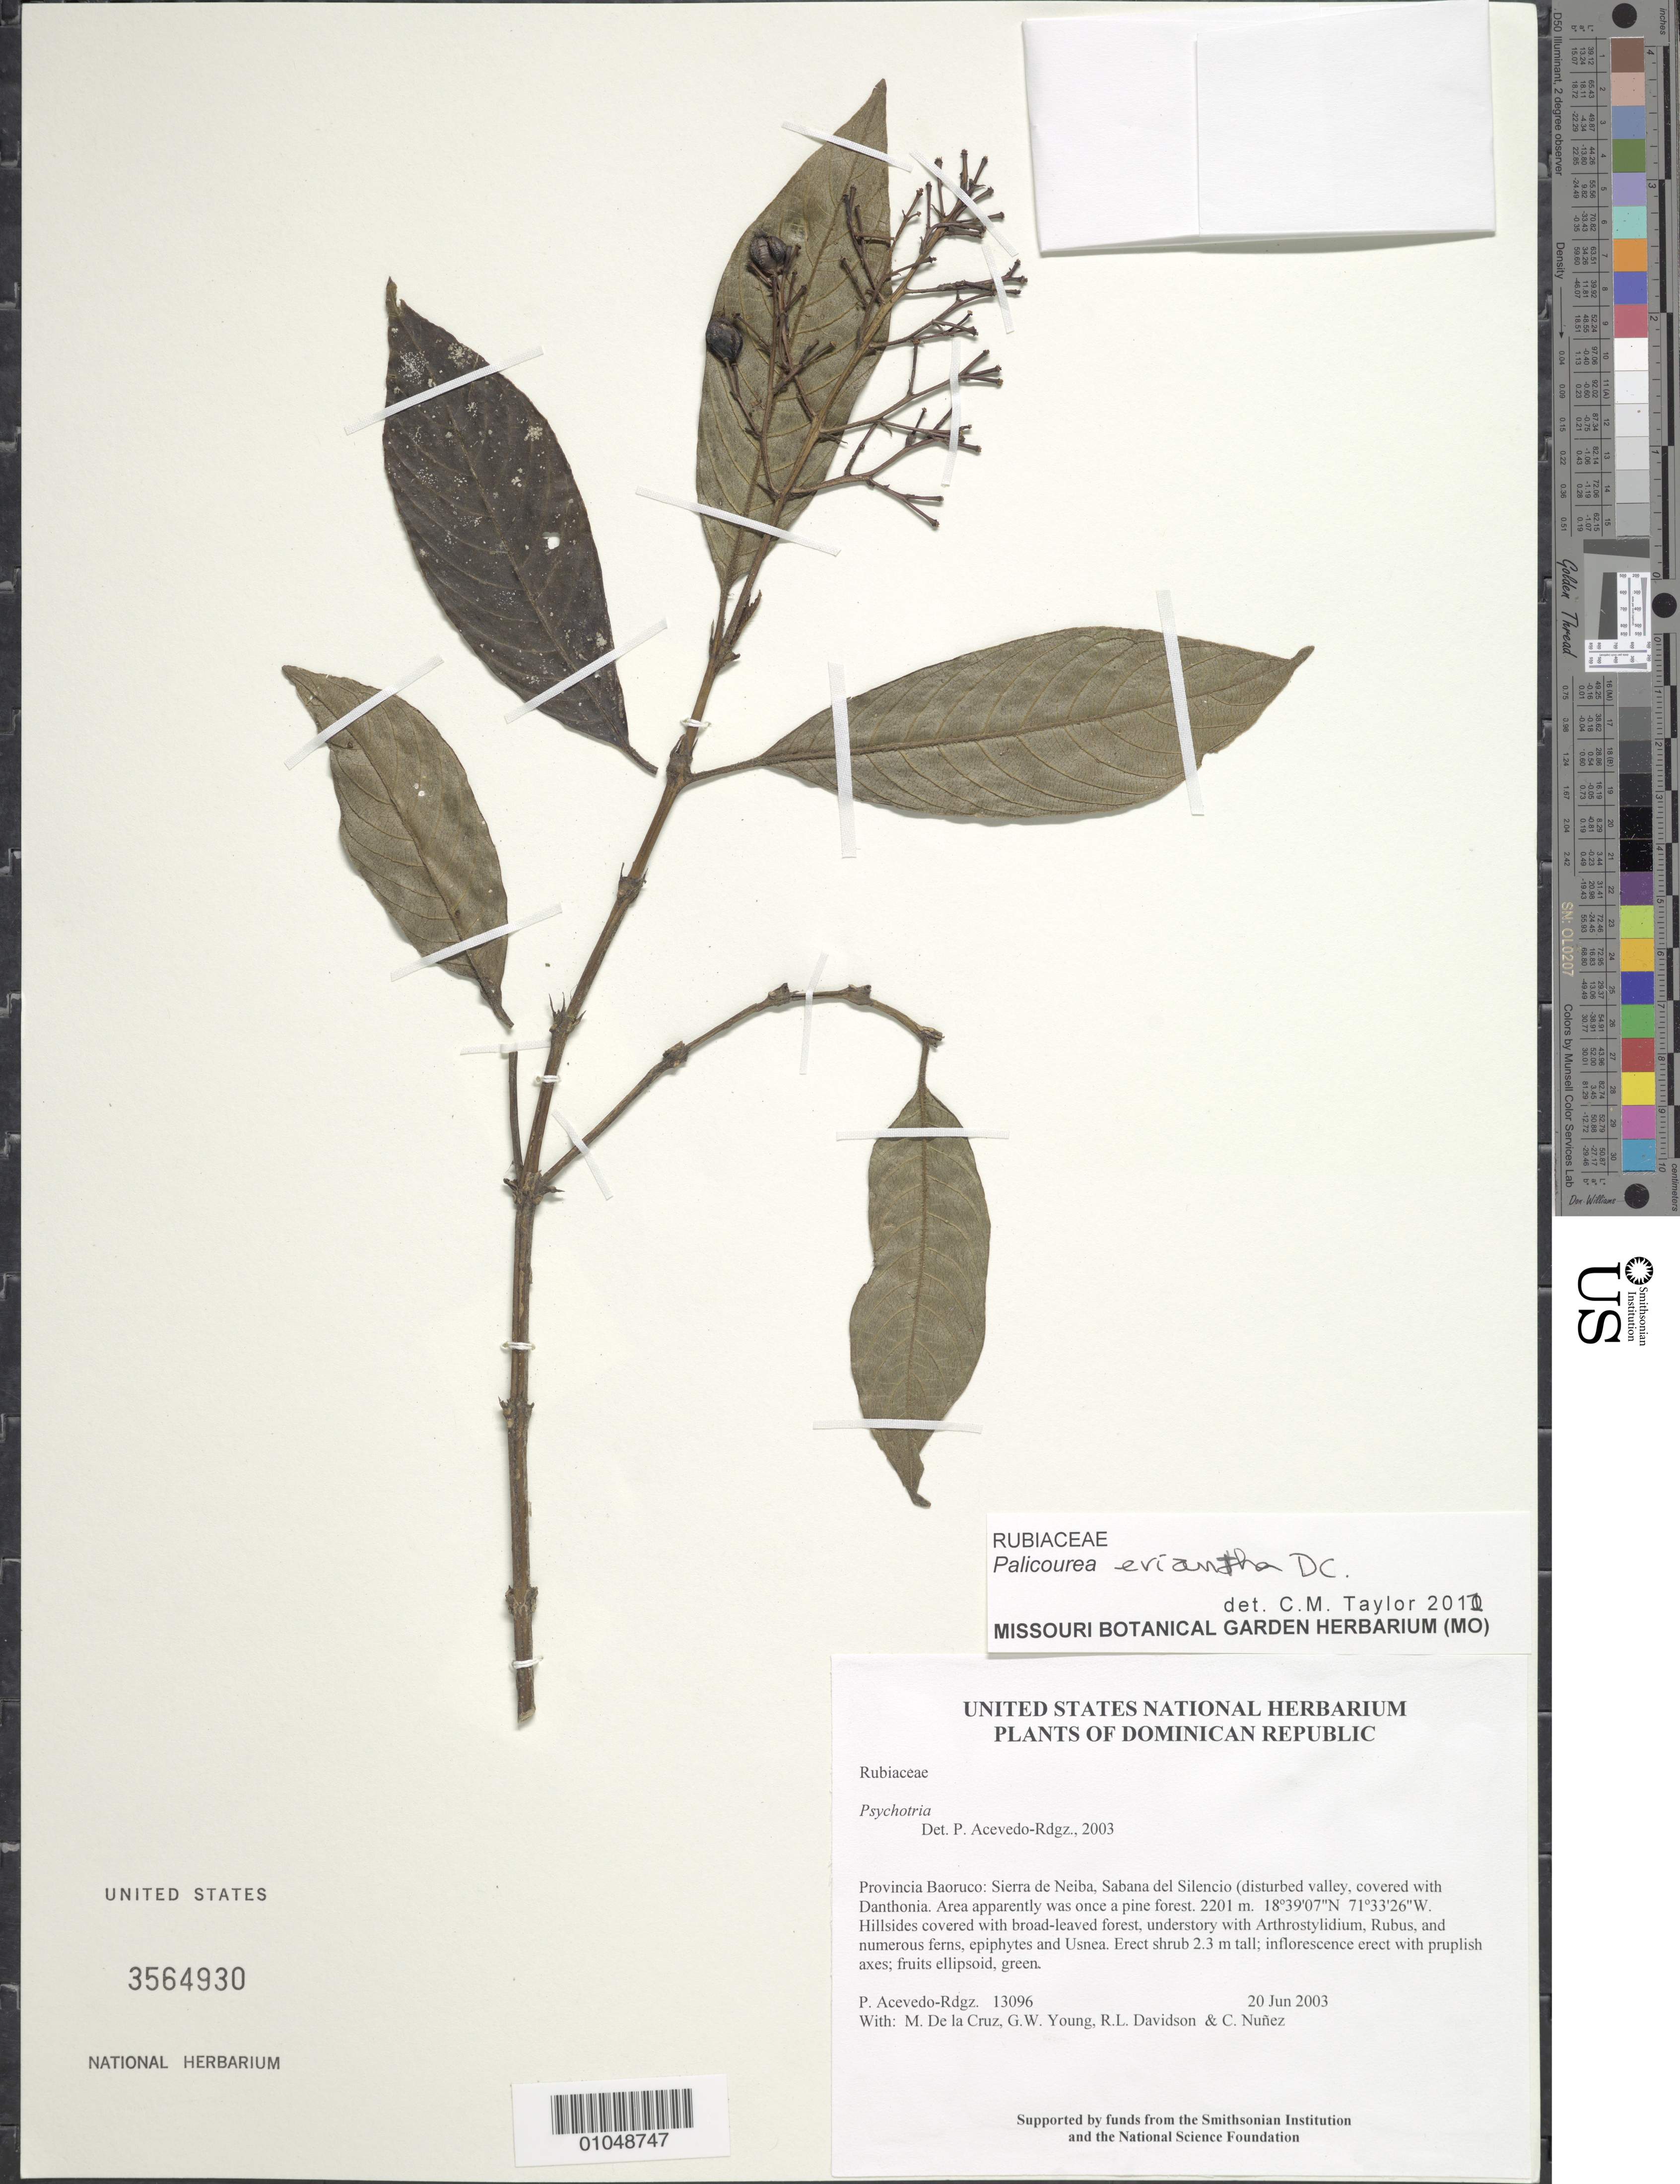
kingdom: Plantae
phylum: Tracheophyta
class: Magnoliopsida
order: Gentianales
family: Rubiaceae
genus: Palicourea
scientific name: Palicourea eriantha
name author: DC.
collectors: P. Acevedo-Rodr., M. de la Cruz, J. Rawlins, G. Young, R. Davidson & C. Nunez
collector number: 13096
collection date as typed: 20 Jun 2003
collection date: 2003-06-20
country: Dominican Republic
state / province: Baoruco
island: Hispaniola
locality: Sierra de Neiba, Sabana del Silencio (disturbed valley, covered with Danthonia. Area apparently was once a pine forest.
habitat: Hillsides covered with broad-leaved forest, understory with Arthrostylidium, Rubus, and numerous ferns, epiphytes and Usnea.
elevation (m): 2201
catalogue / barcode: US 3564930